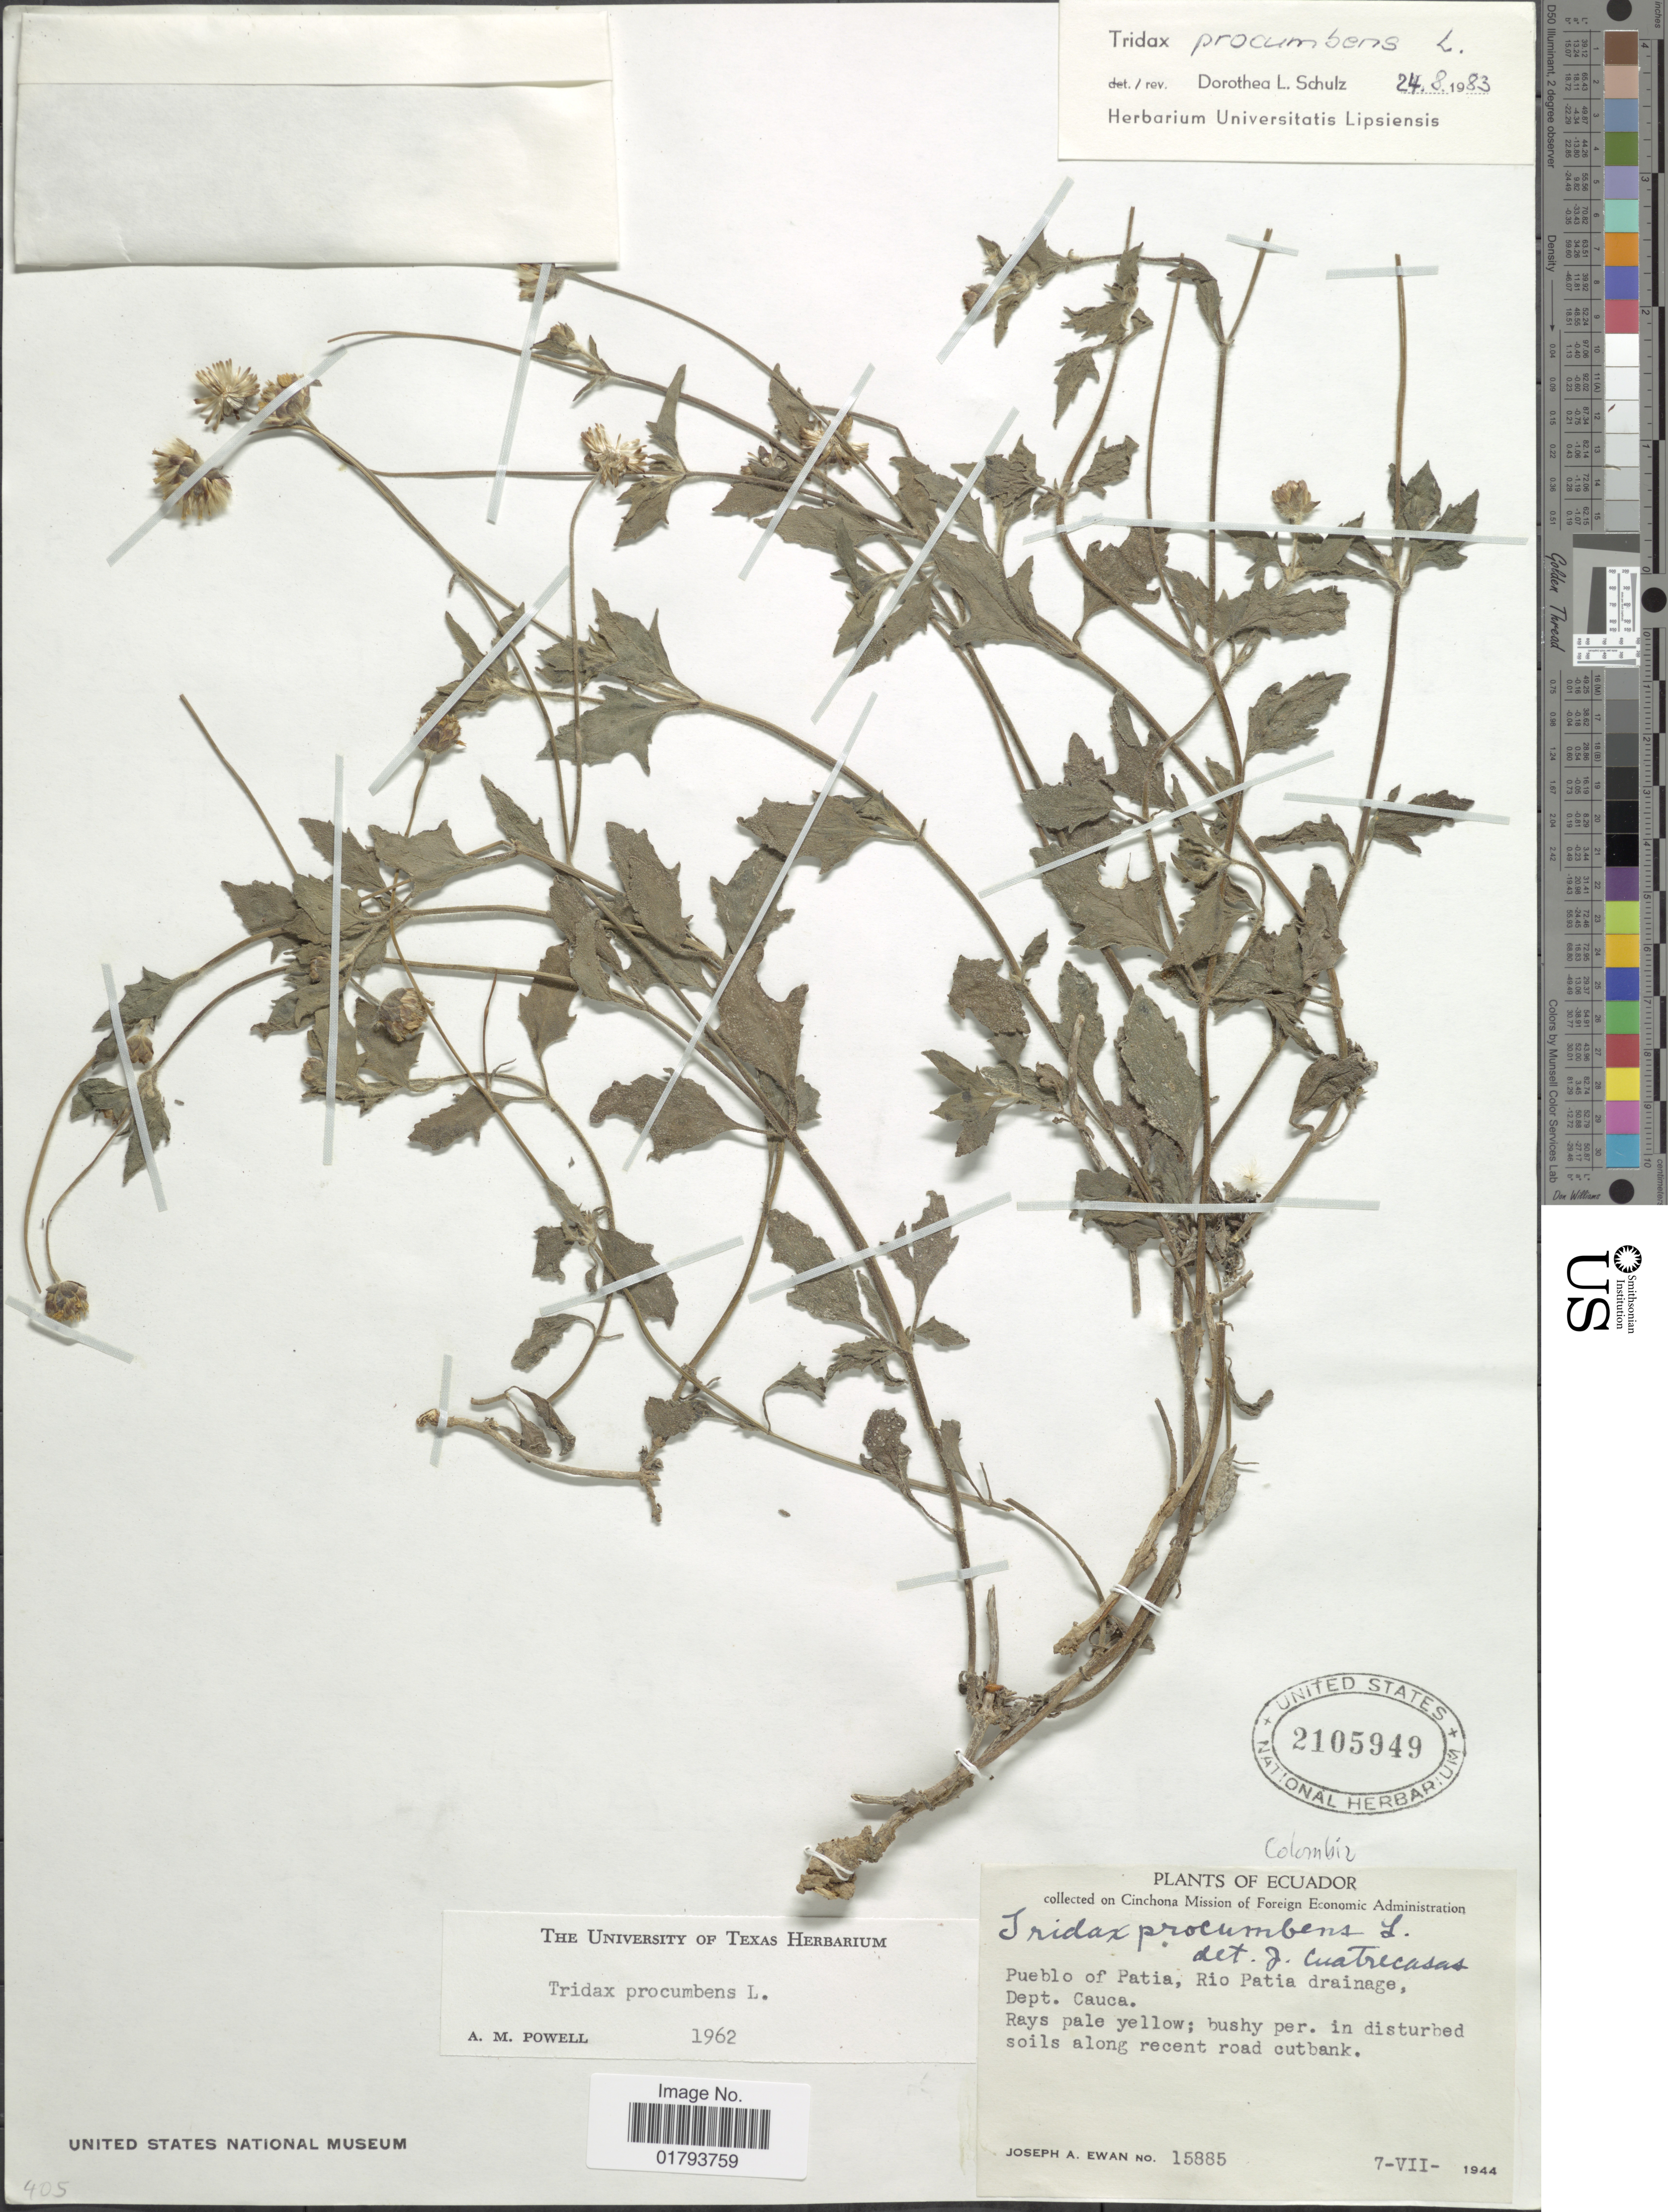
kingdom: Plantae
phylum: Tracheophyta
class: Magnoliopsida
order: Asterales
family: Asteraceae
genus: Tridax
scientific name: Tridax procumbens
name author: L.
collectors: J. A. Ewan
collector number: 15885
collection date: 1944-07-07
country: Colombia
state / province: Cauca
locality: Pueblo of Patia, Rio Patia drainage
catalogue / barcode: US 2105949